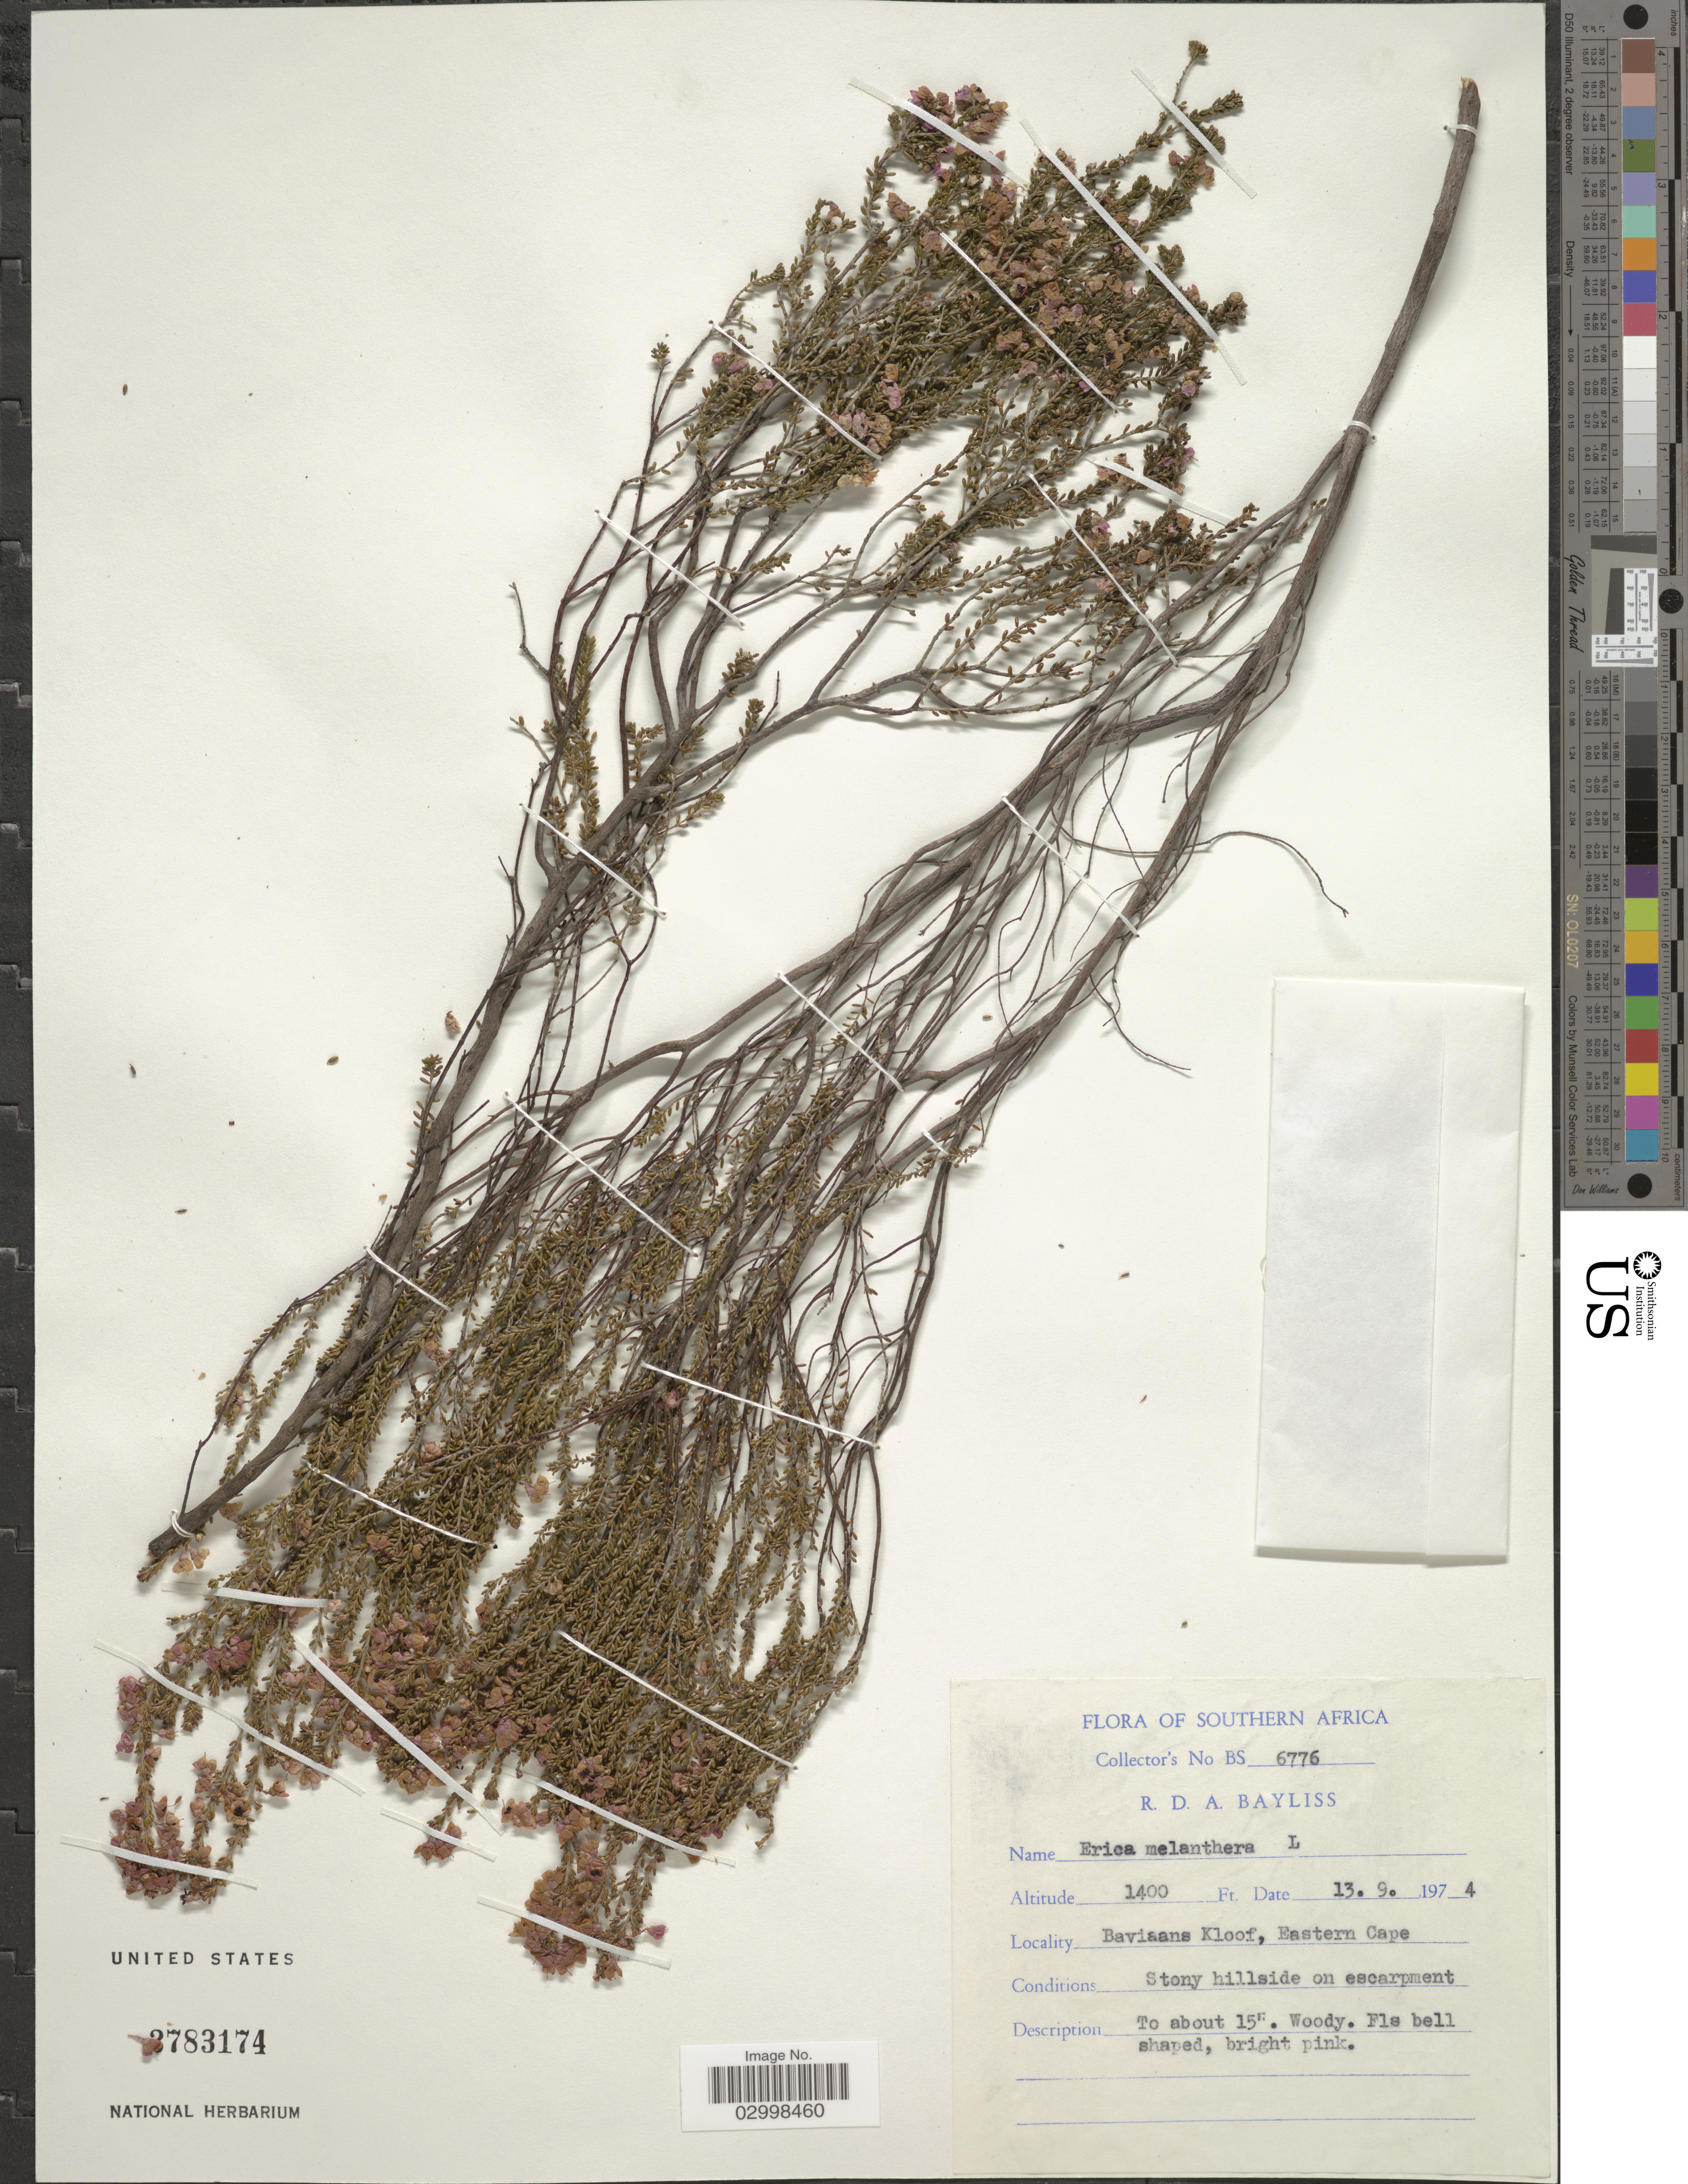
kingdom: Plantae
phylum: Tracheophyta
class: Magnoliopsida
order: Ericales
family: Ericaceae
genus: Erica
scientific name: Erica melanthera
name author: L.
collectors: R. Bayliss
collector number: BS6776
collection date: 1974-09-13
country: South Africa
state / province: Eastern Cape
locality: Southern Africa, Baviaans Kloof.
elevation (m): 427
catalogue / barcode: US 3783174